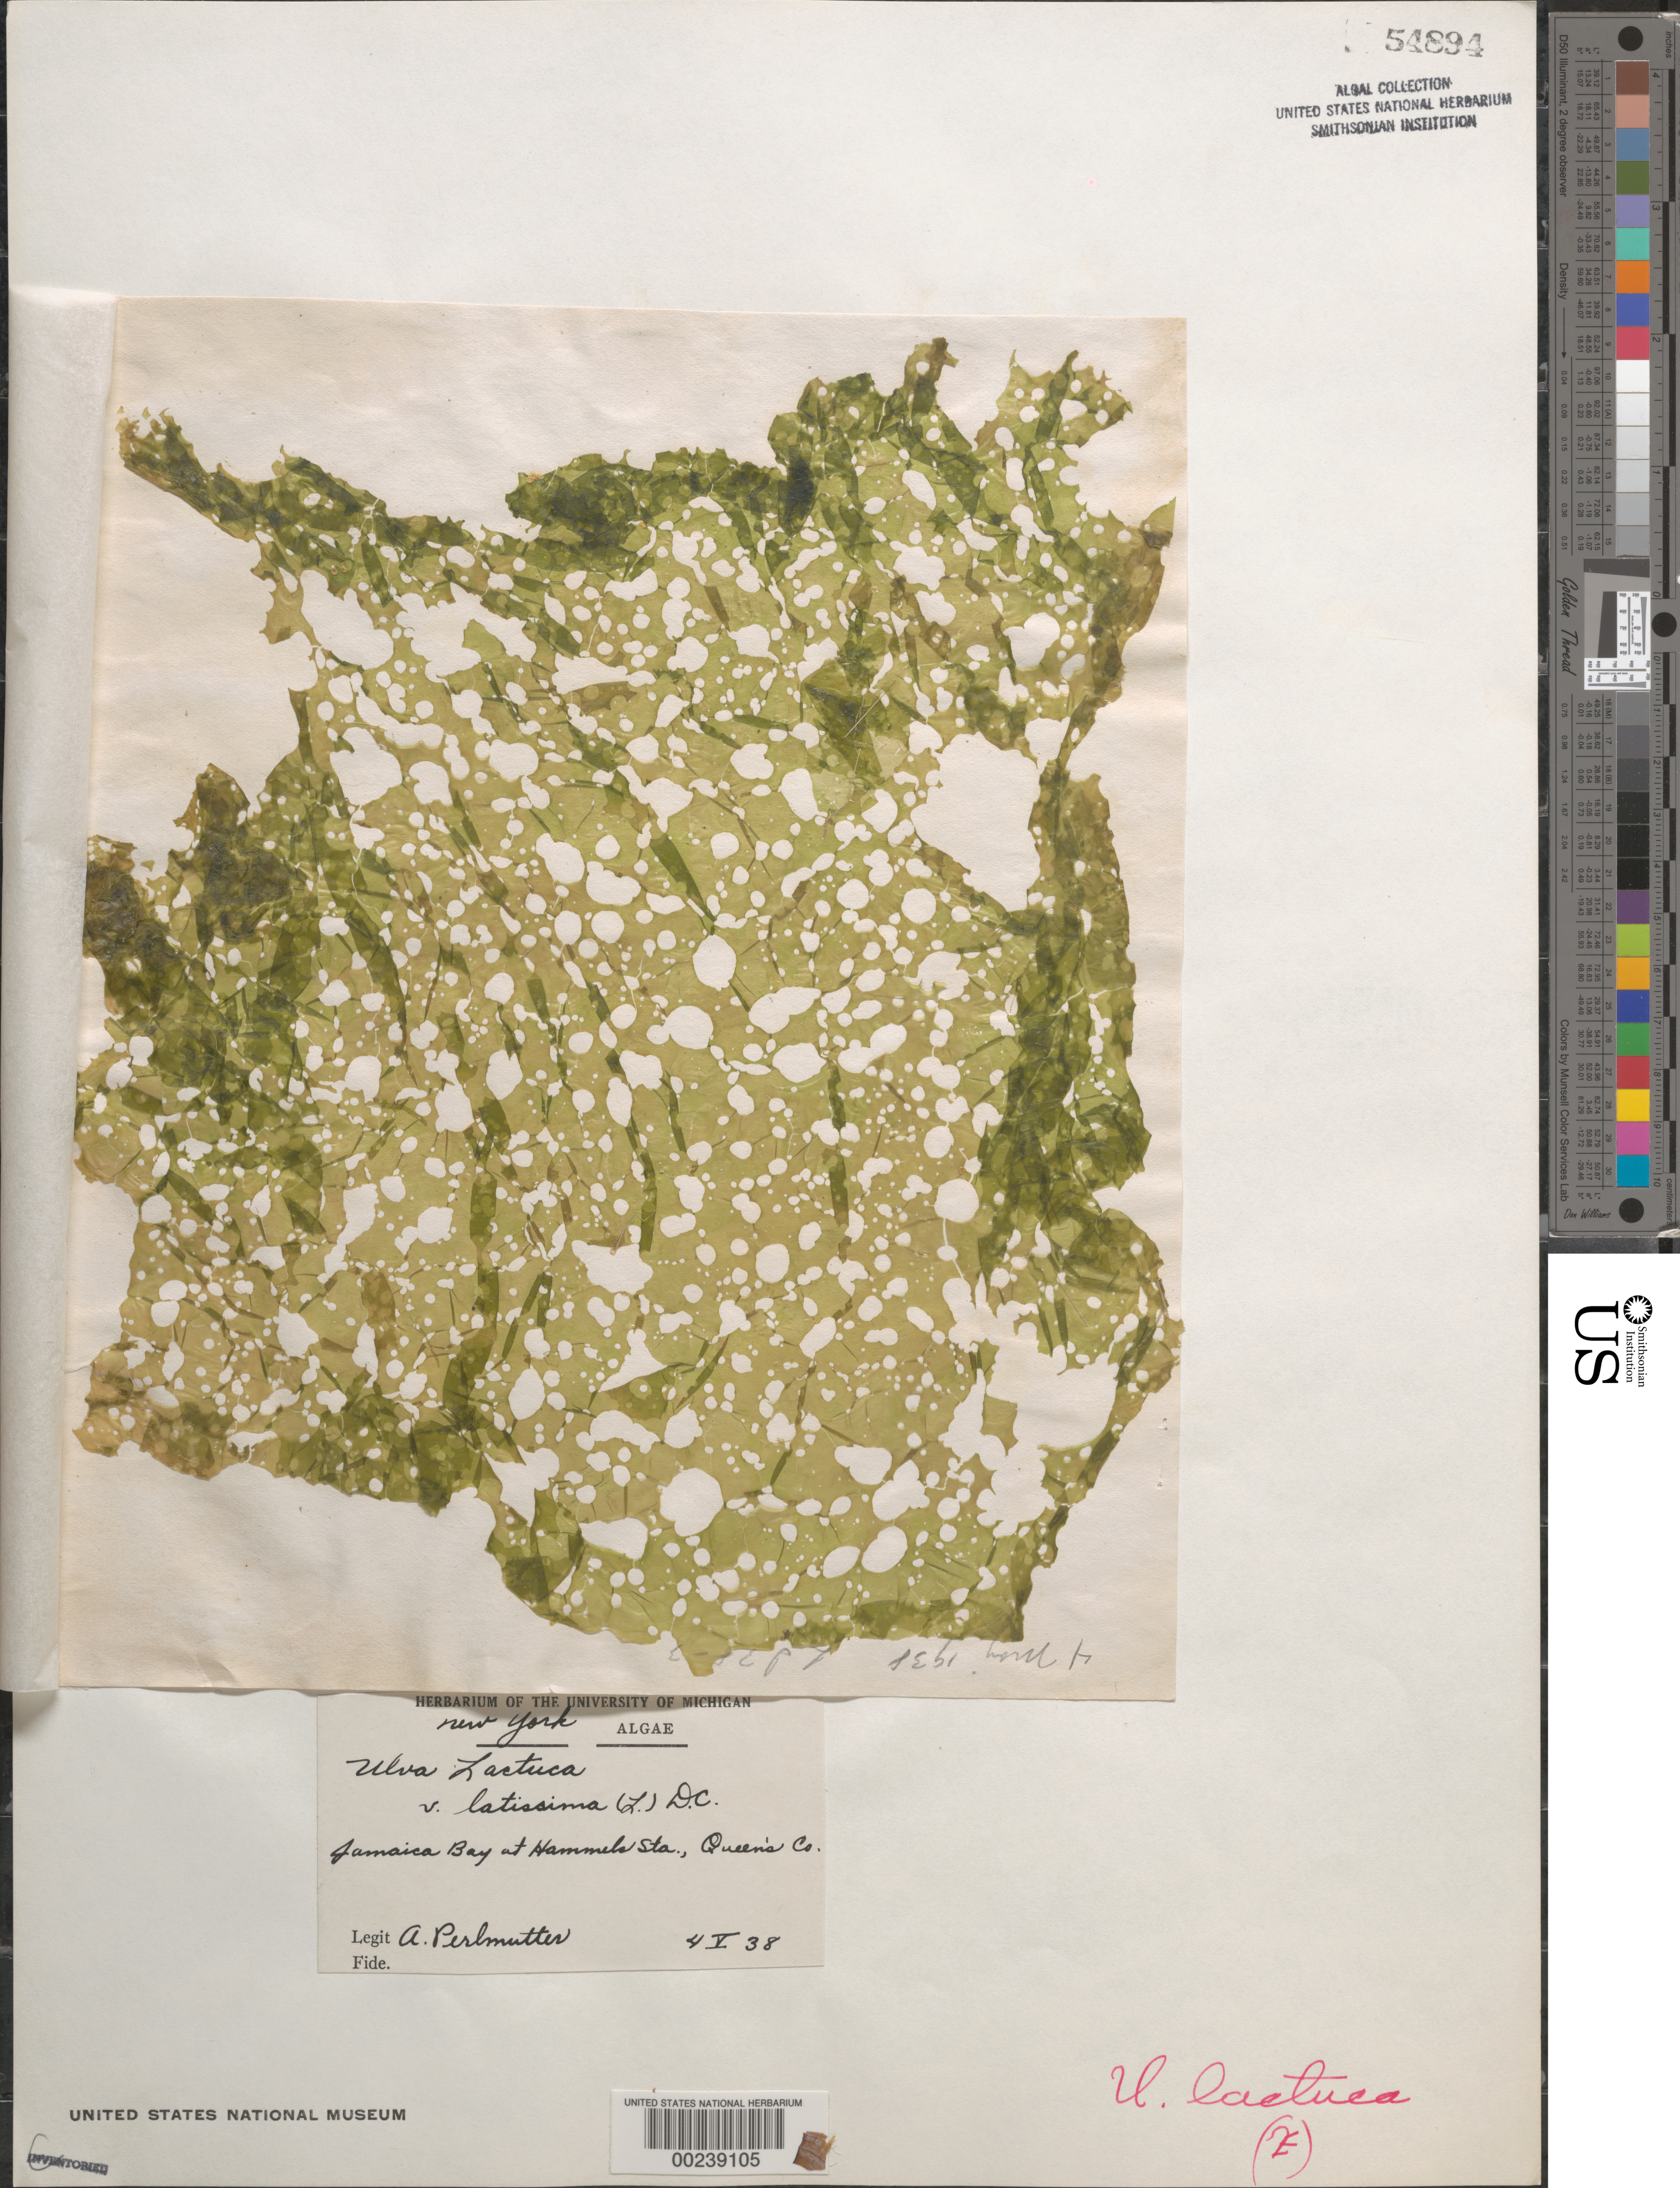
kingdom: Plantae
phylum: Chlorophyta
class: Ulvophyceae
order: Ulvales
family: Ulvaceae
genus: Ulva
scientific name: Ulva lactuca var. latissima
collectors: A. Perlmutter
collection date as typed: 04 May 1938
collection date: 1938-05-04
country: United States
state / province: New York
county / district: Queens County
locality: Jamaica Bay, Hammels Station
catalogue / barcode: US 54894